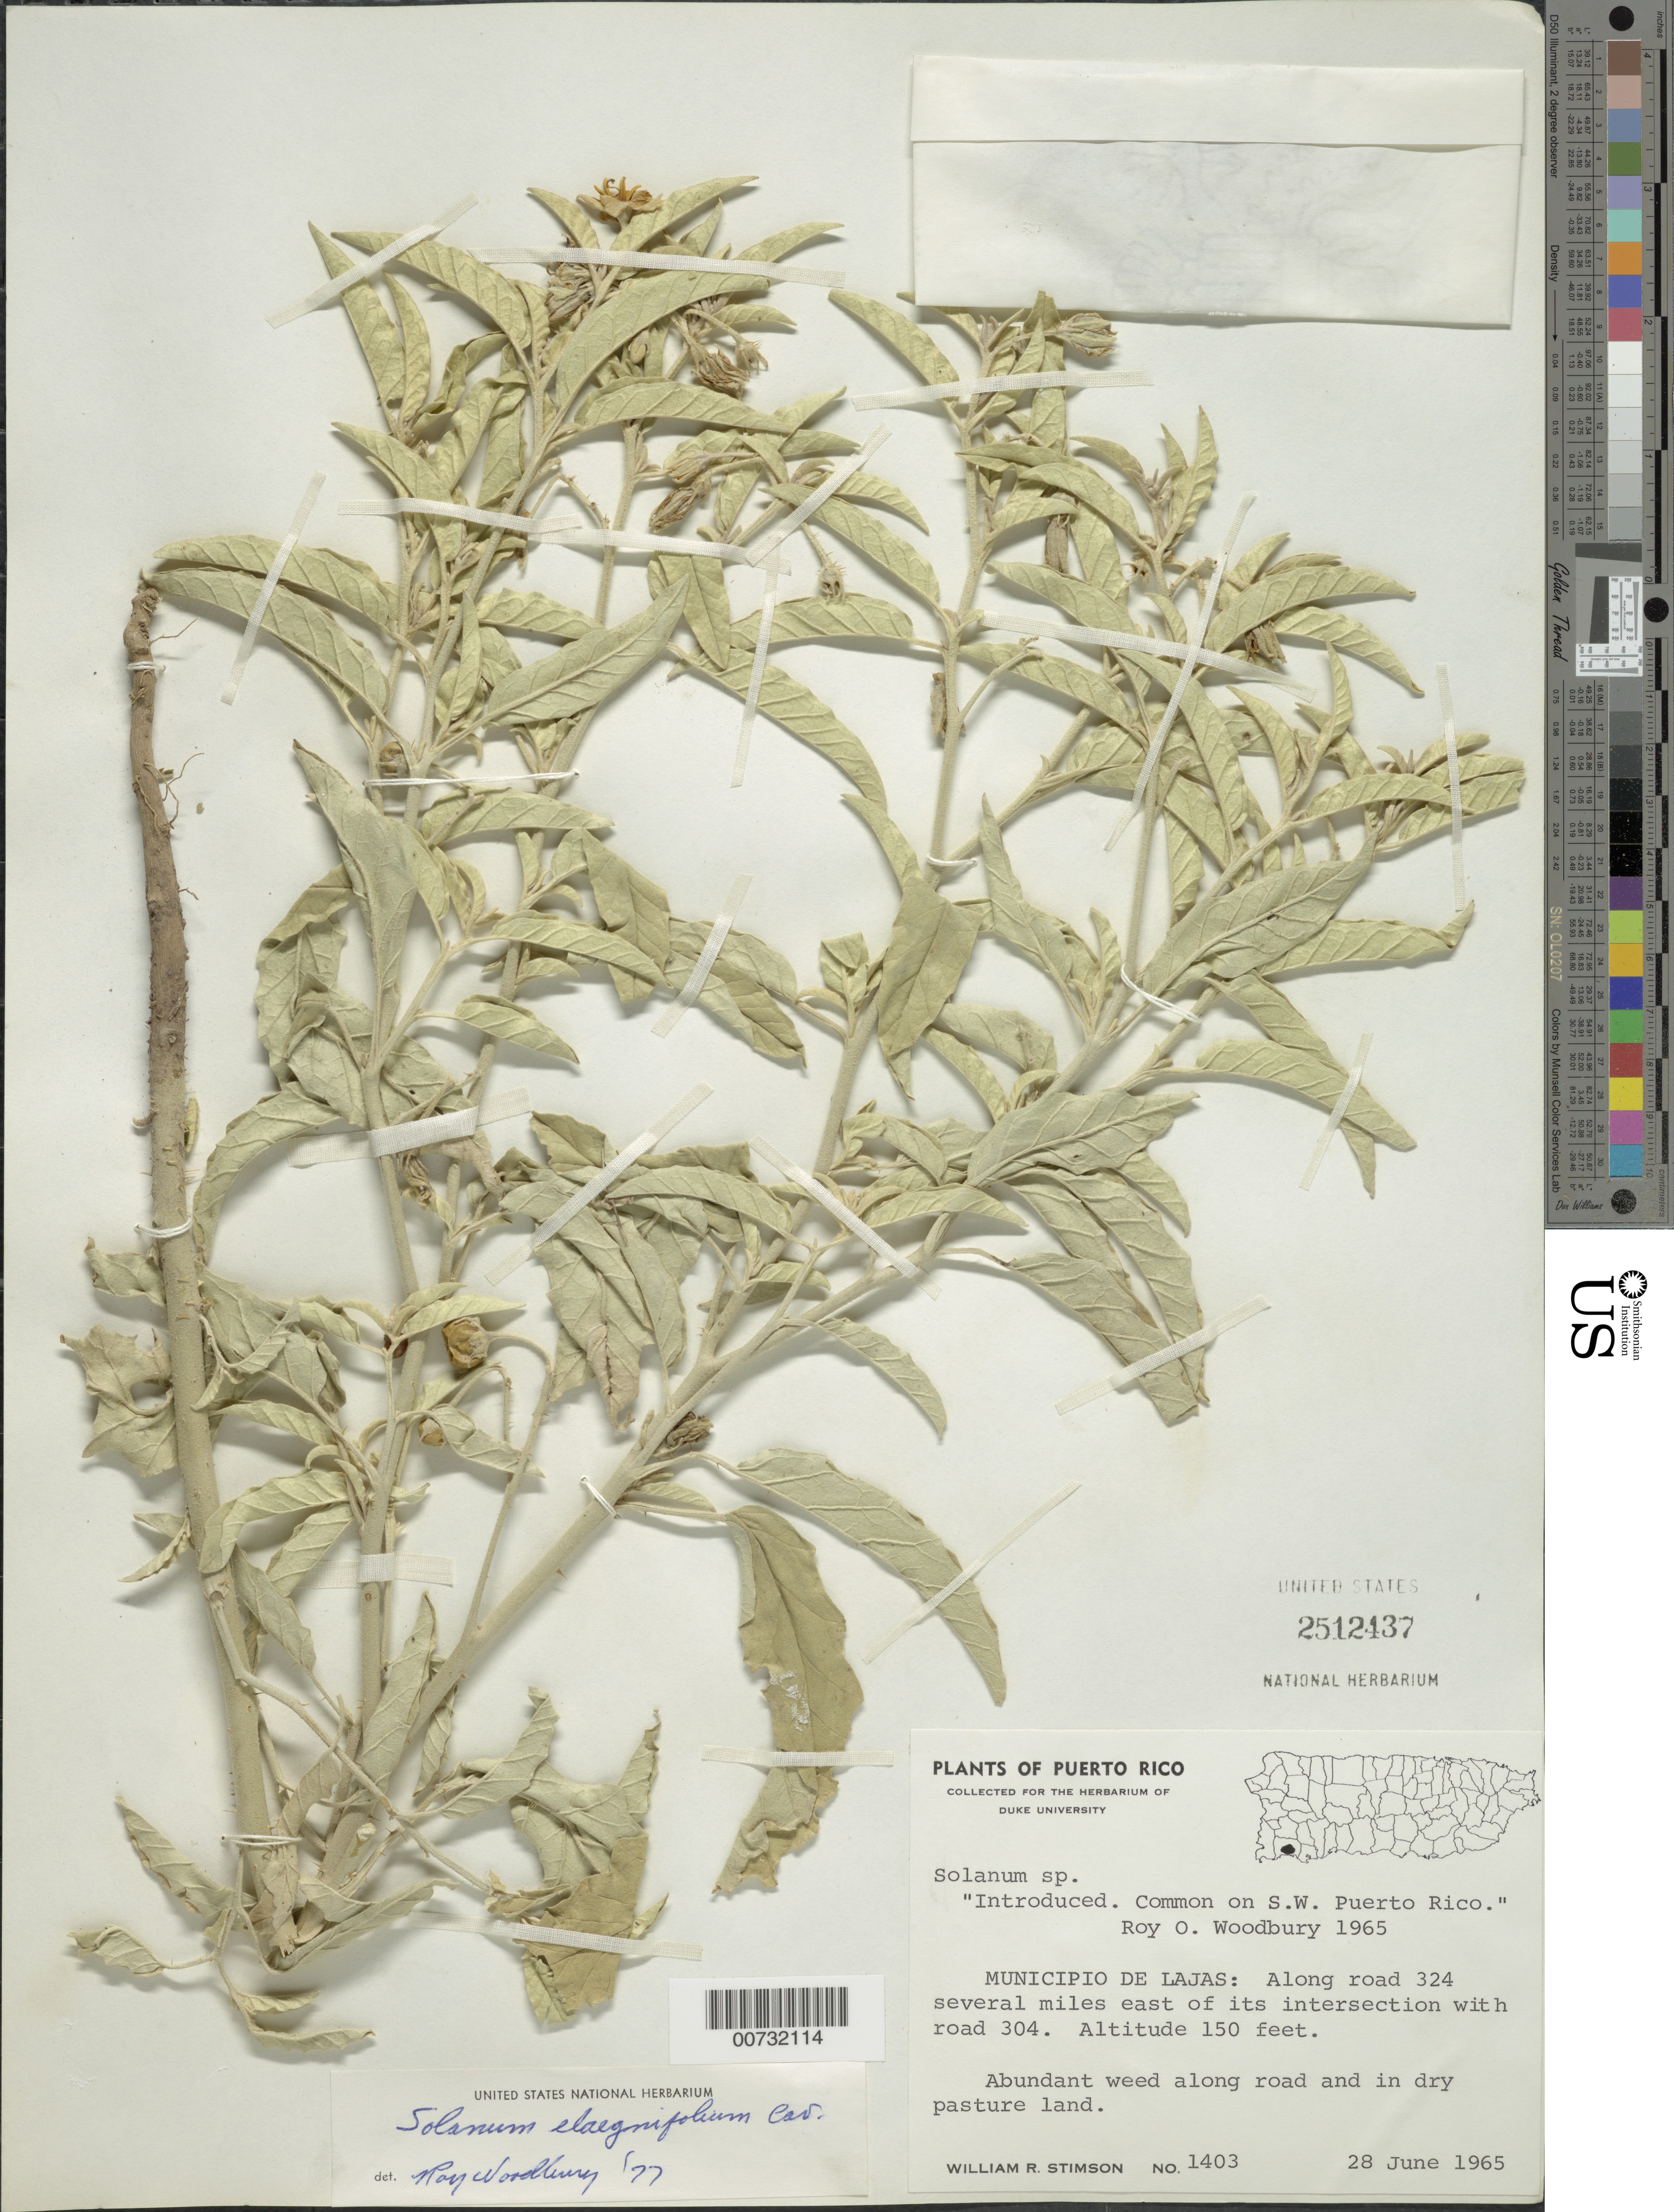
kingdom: Plantae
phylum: Tracheophyta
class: Magnoliopsida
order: Solanales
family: Solanaceae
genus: Solanum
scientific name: Solanum elaeagnifolium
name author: Cav.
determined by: Woodbury, R. O.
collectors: W. R. Stimson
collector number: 1403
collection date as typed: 28 Jun 1965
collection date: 1965-06-28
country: Puerto Rico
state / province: Lajas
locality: Along road 324 several miles E of its intersection w/road 304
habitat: Along road and in dry pasture land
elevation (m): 46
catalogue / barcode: US 2512437